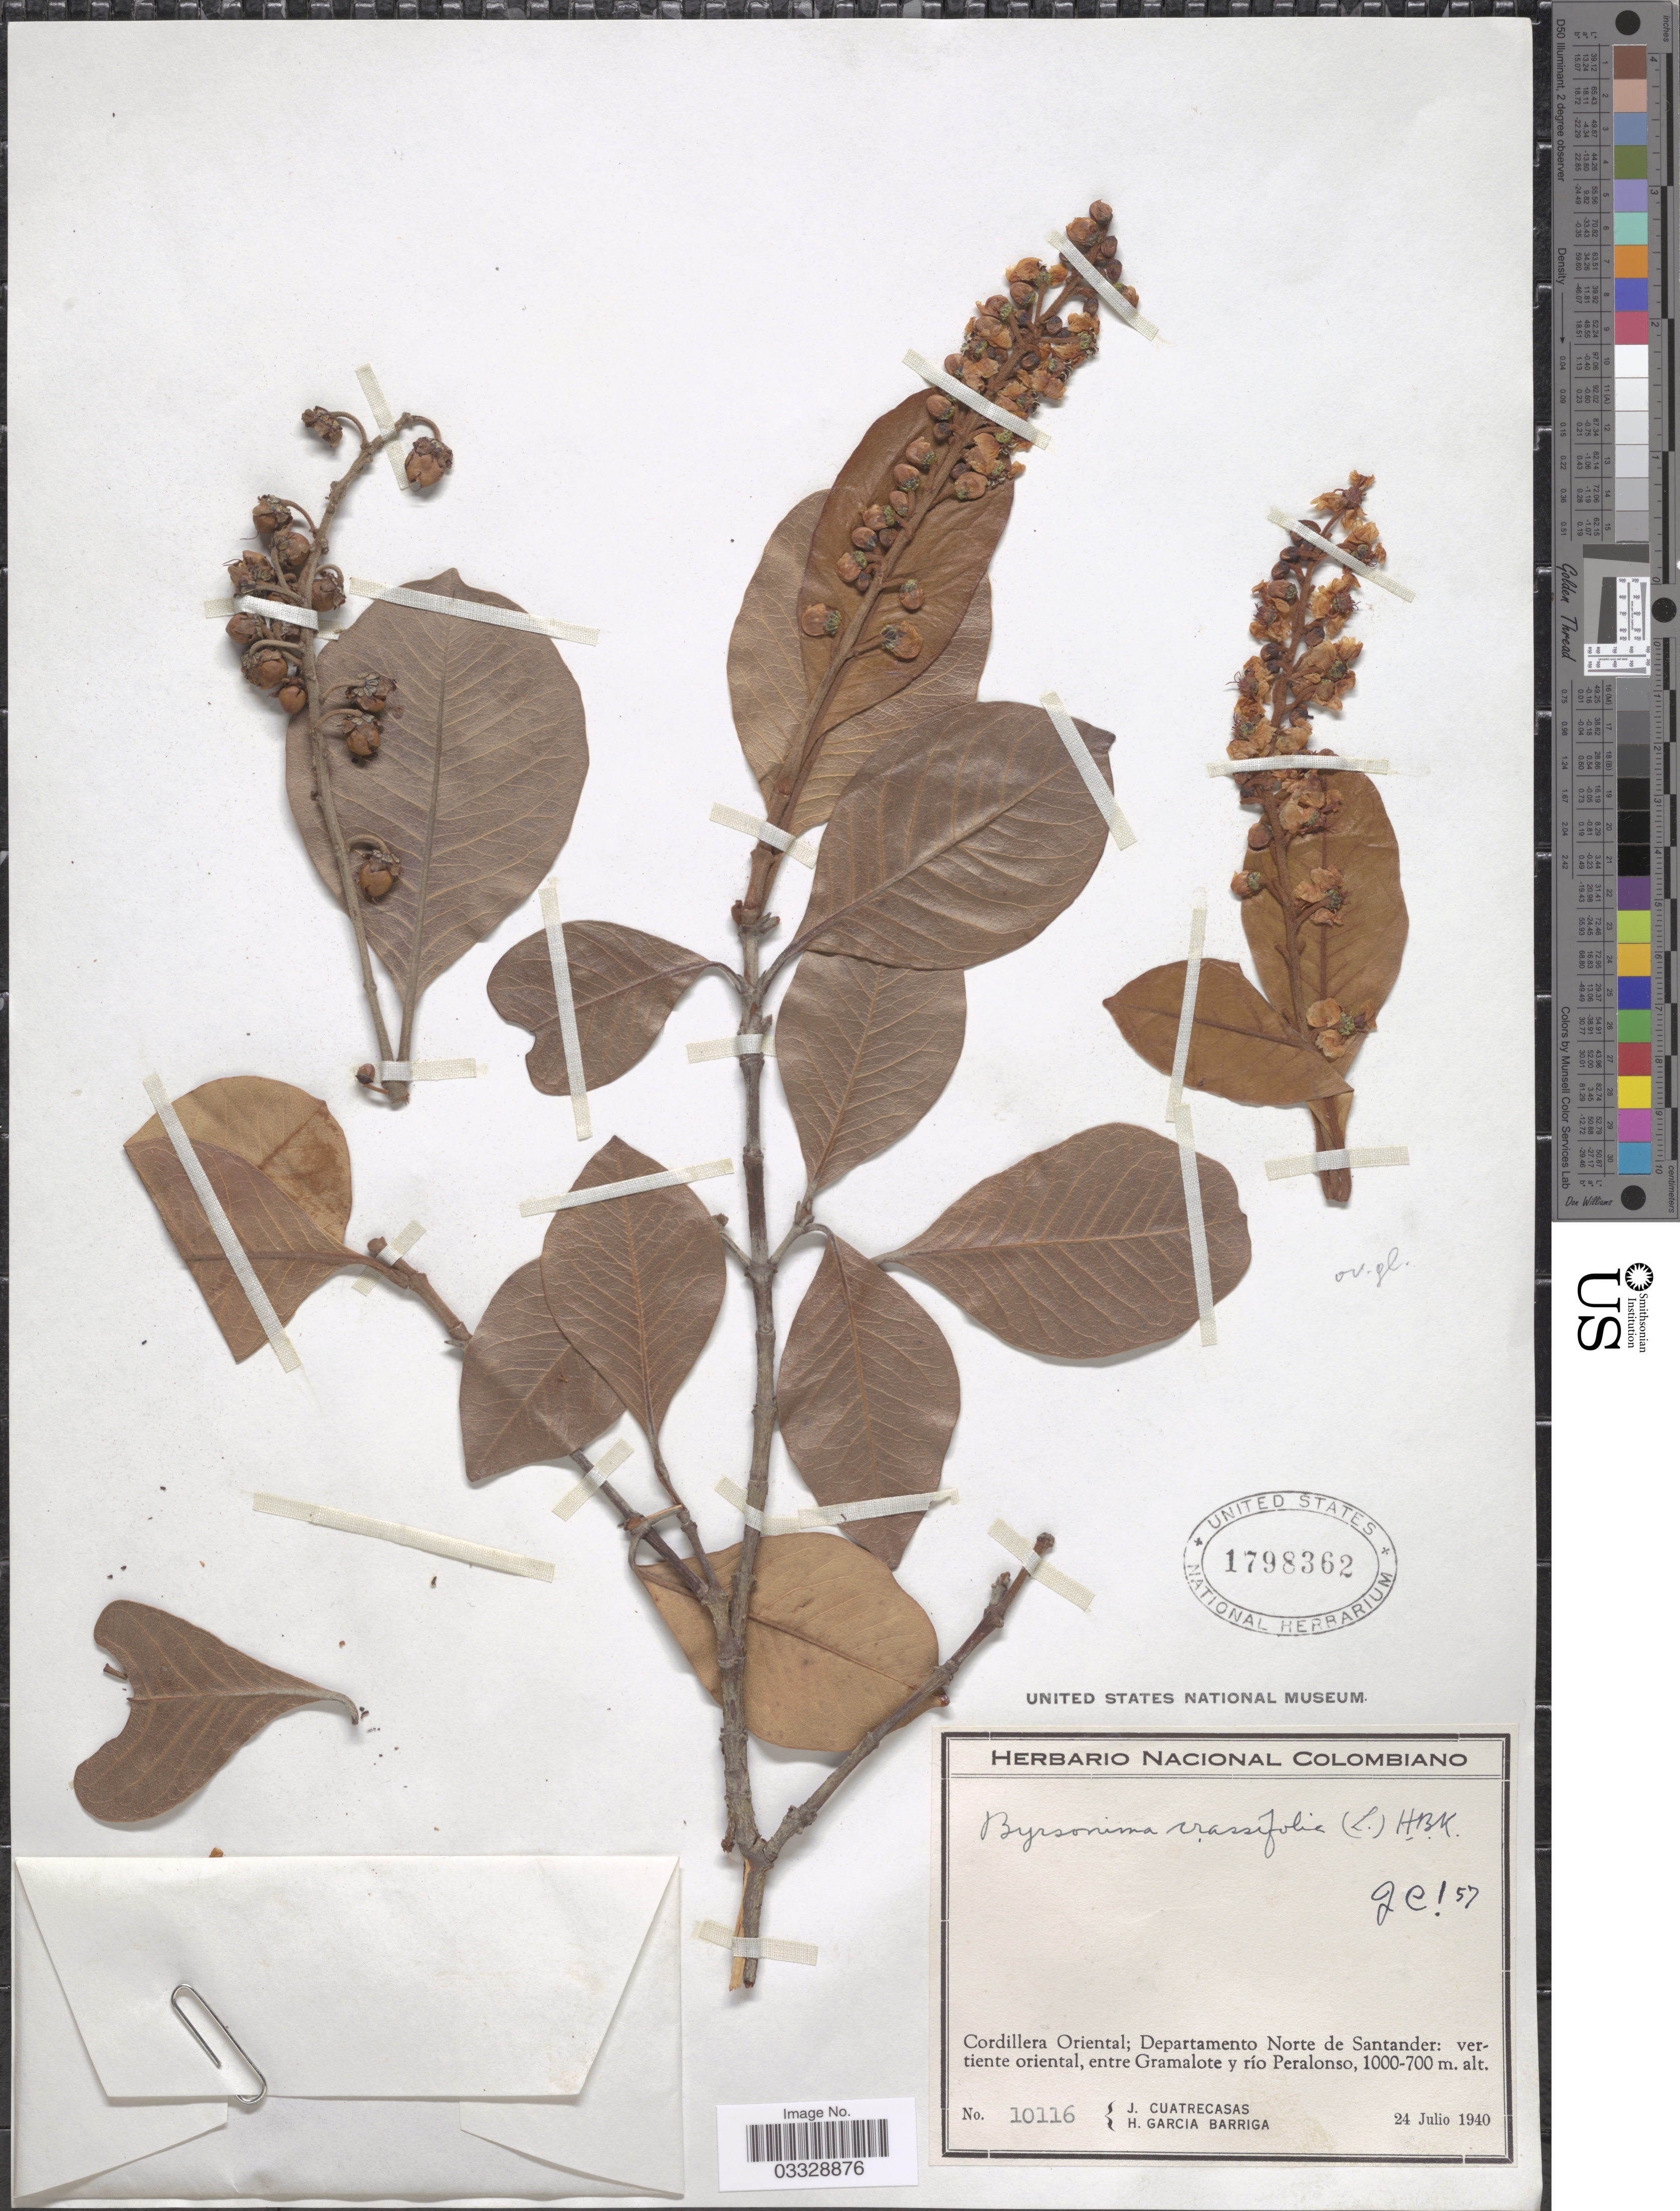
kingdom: Plantae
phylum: Tracheophyta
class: Magnoliopsida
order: Malpighiales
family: Malpighiaceae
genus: Byrsonima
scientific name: Byrsonima crassifolia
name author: (L.) Kunth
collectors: J. Cuatrecasas & H. García Barriga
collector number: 10116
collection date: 1940-07-24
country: Colombia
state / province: Norte de Santander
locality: Cordillera Oriental; Departamento Norte de Santander: vertiente oriental, entre Gramalote y río Peralonso.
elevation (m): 700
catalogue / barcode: US 1798362